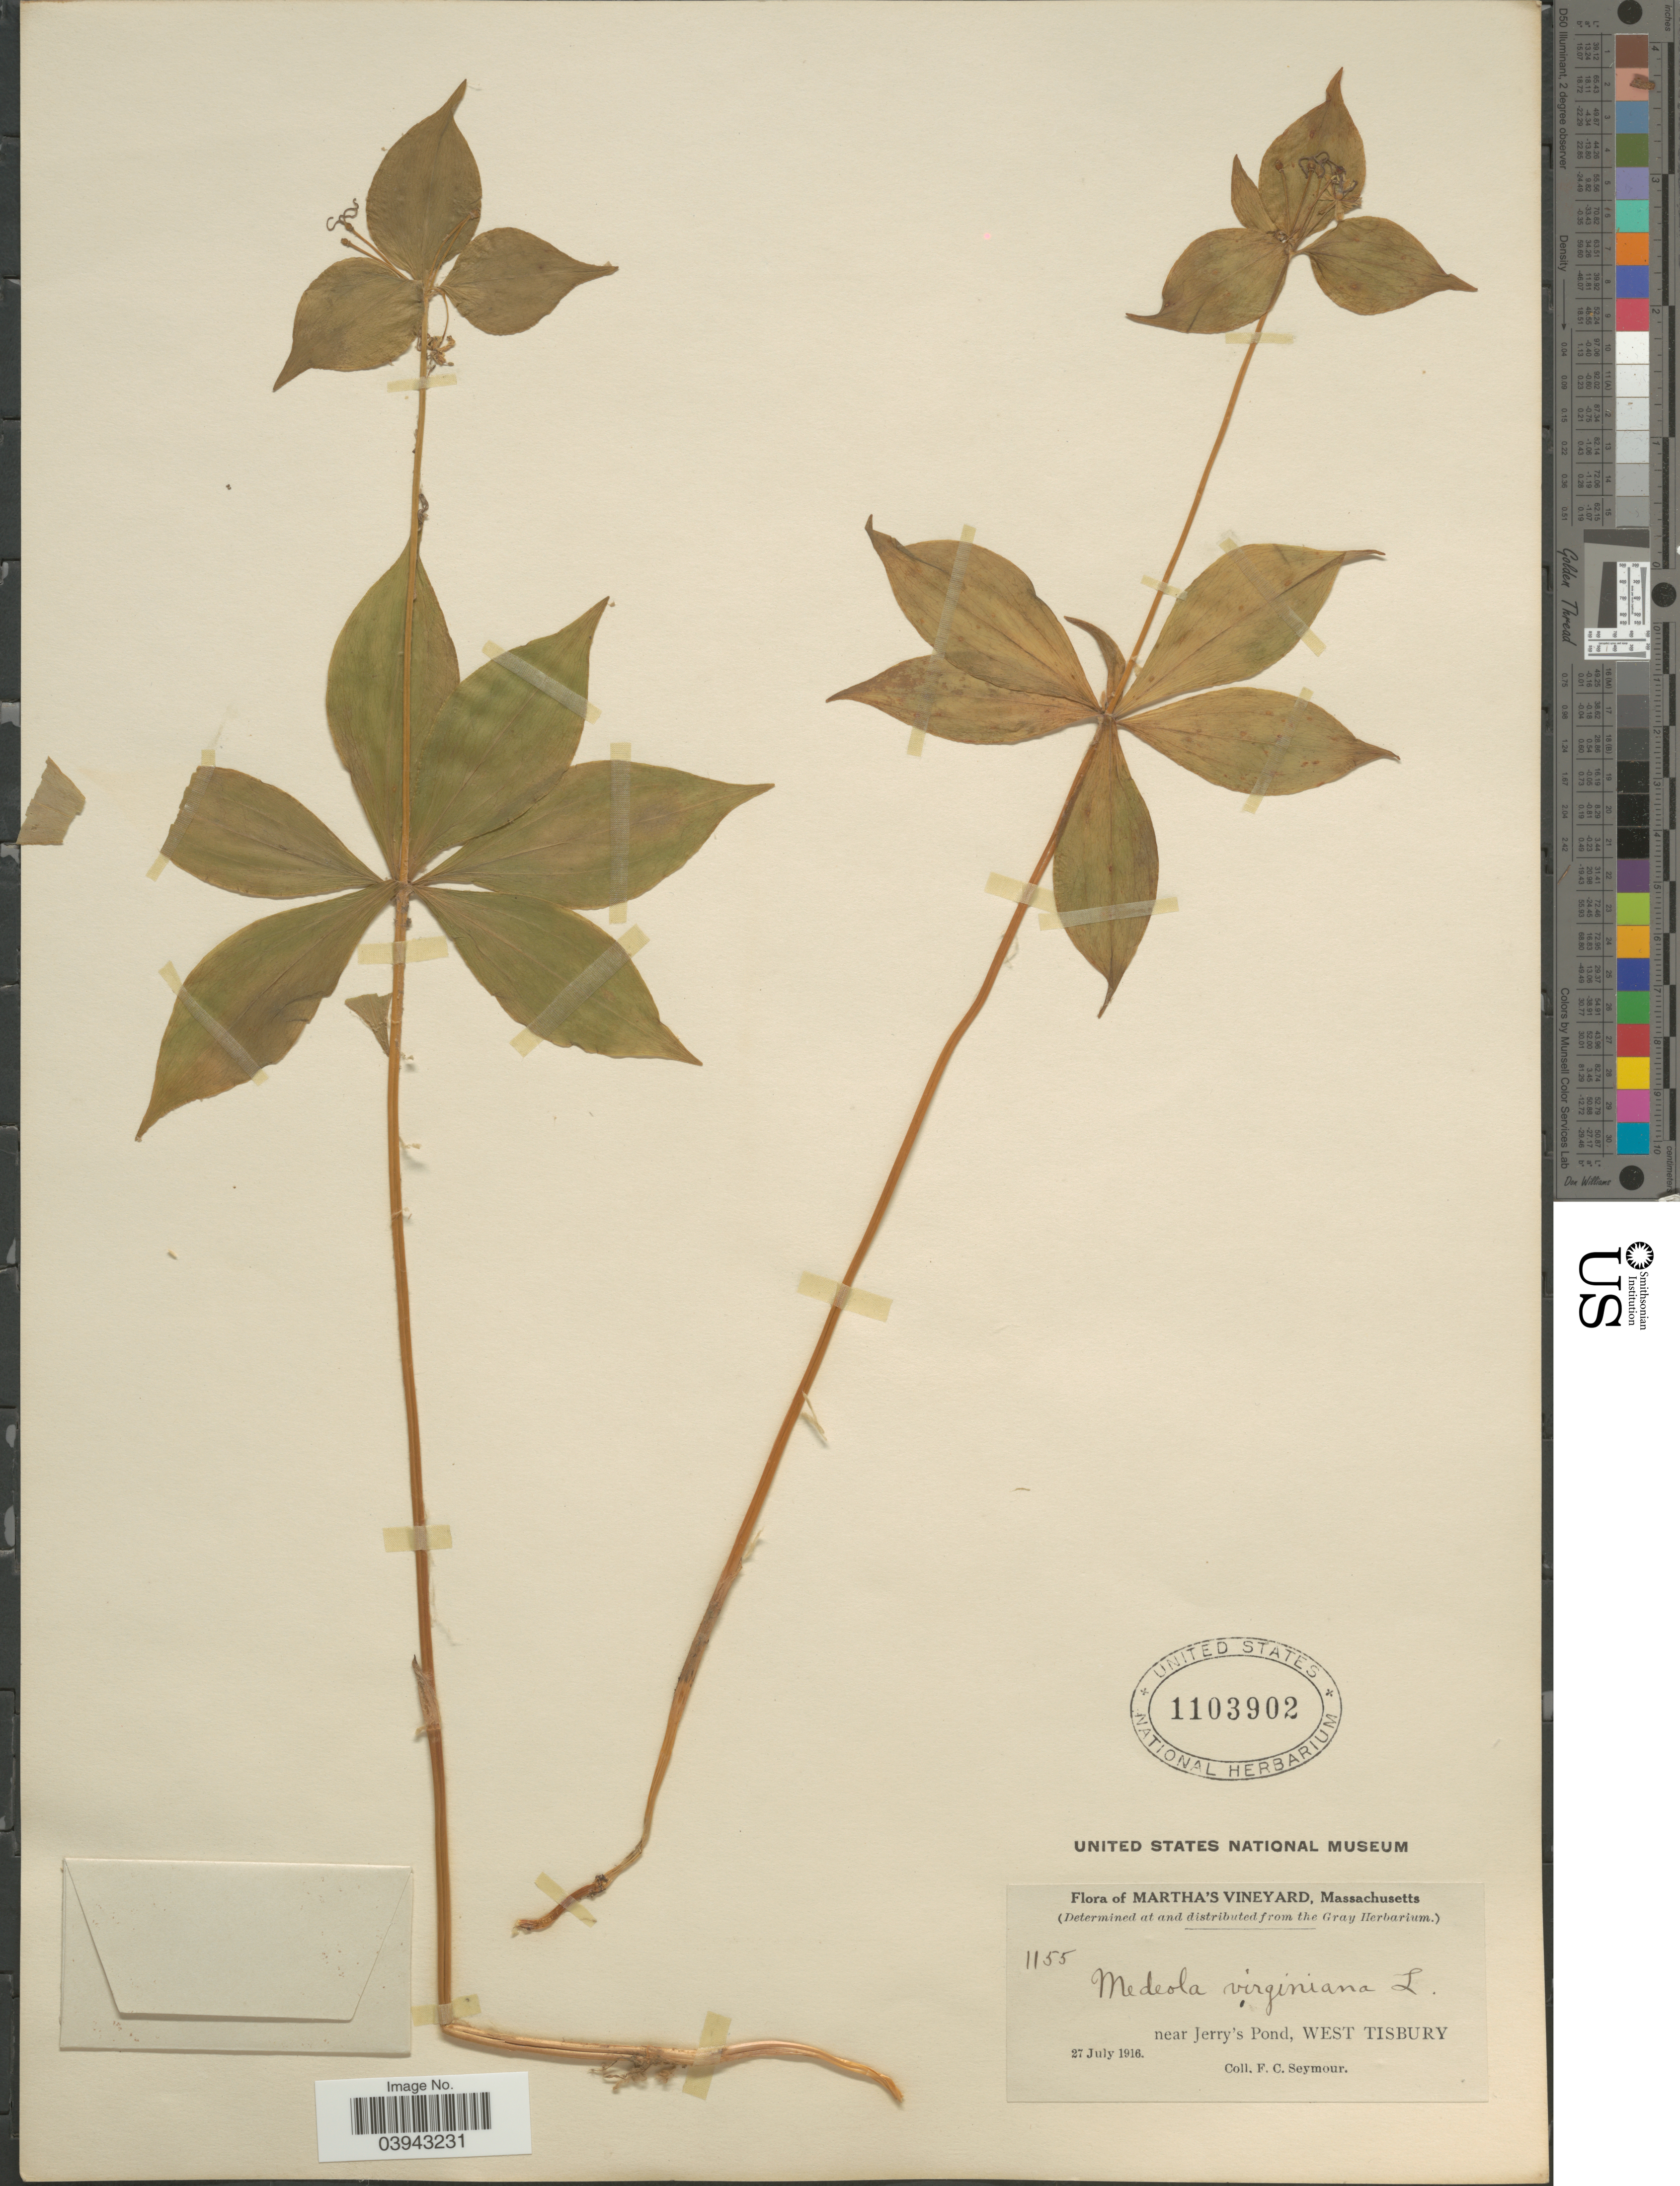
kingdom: Plantae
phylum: Tracheophyta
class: Liliopsida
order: Liliales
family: Liliaceae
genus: Medeola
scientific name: Medeola virginiana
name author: (L.) Desf.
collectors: F. C. Seymour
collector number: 1155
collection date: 1916-07-27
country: United States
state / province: Massachusetts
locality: Martha's Vineyard. Near Jerry's Pond, West Tisbury.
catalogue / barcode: US 1103902